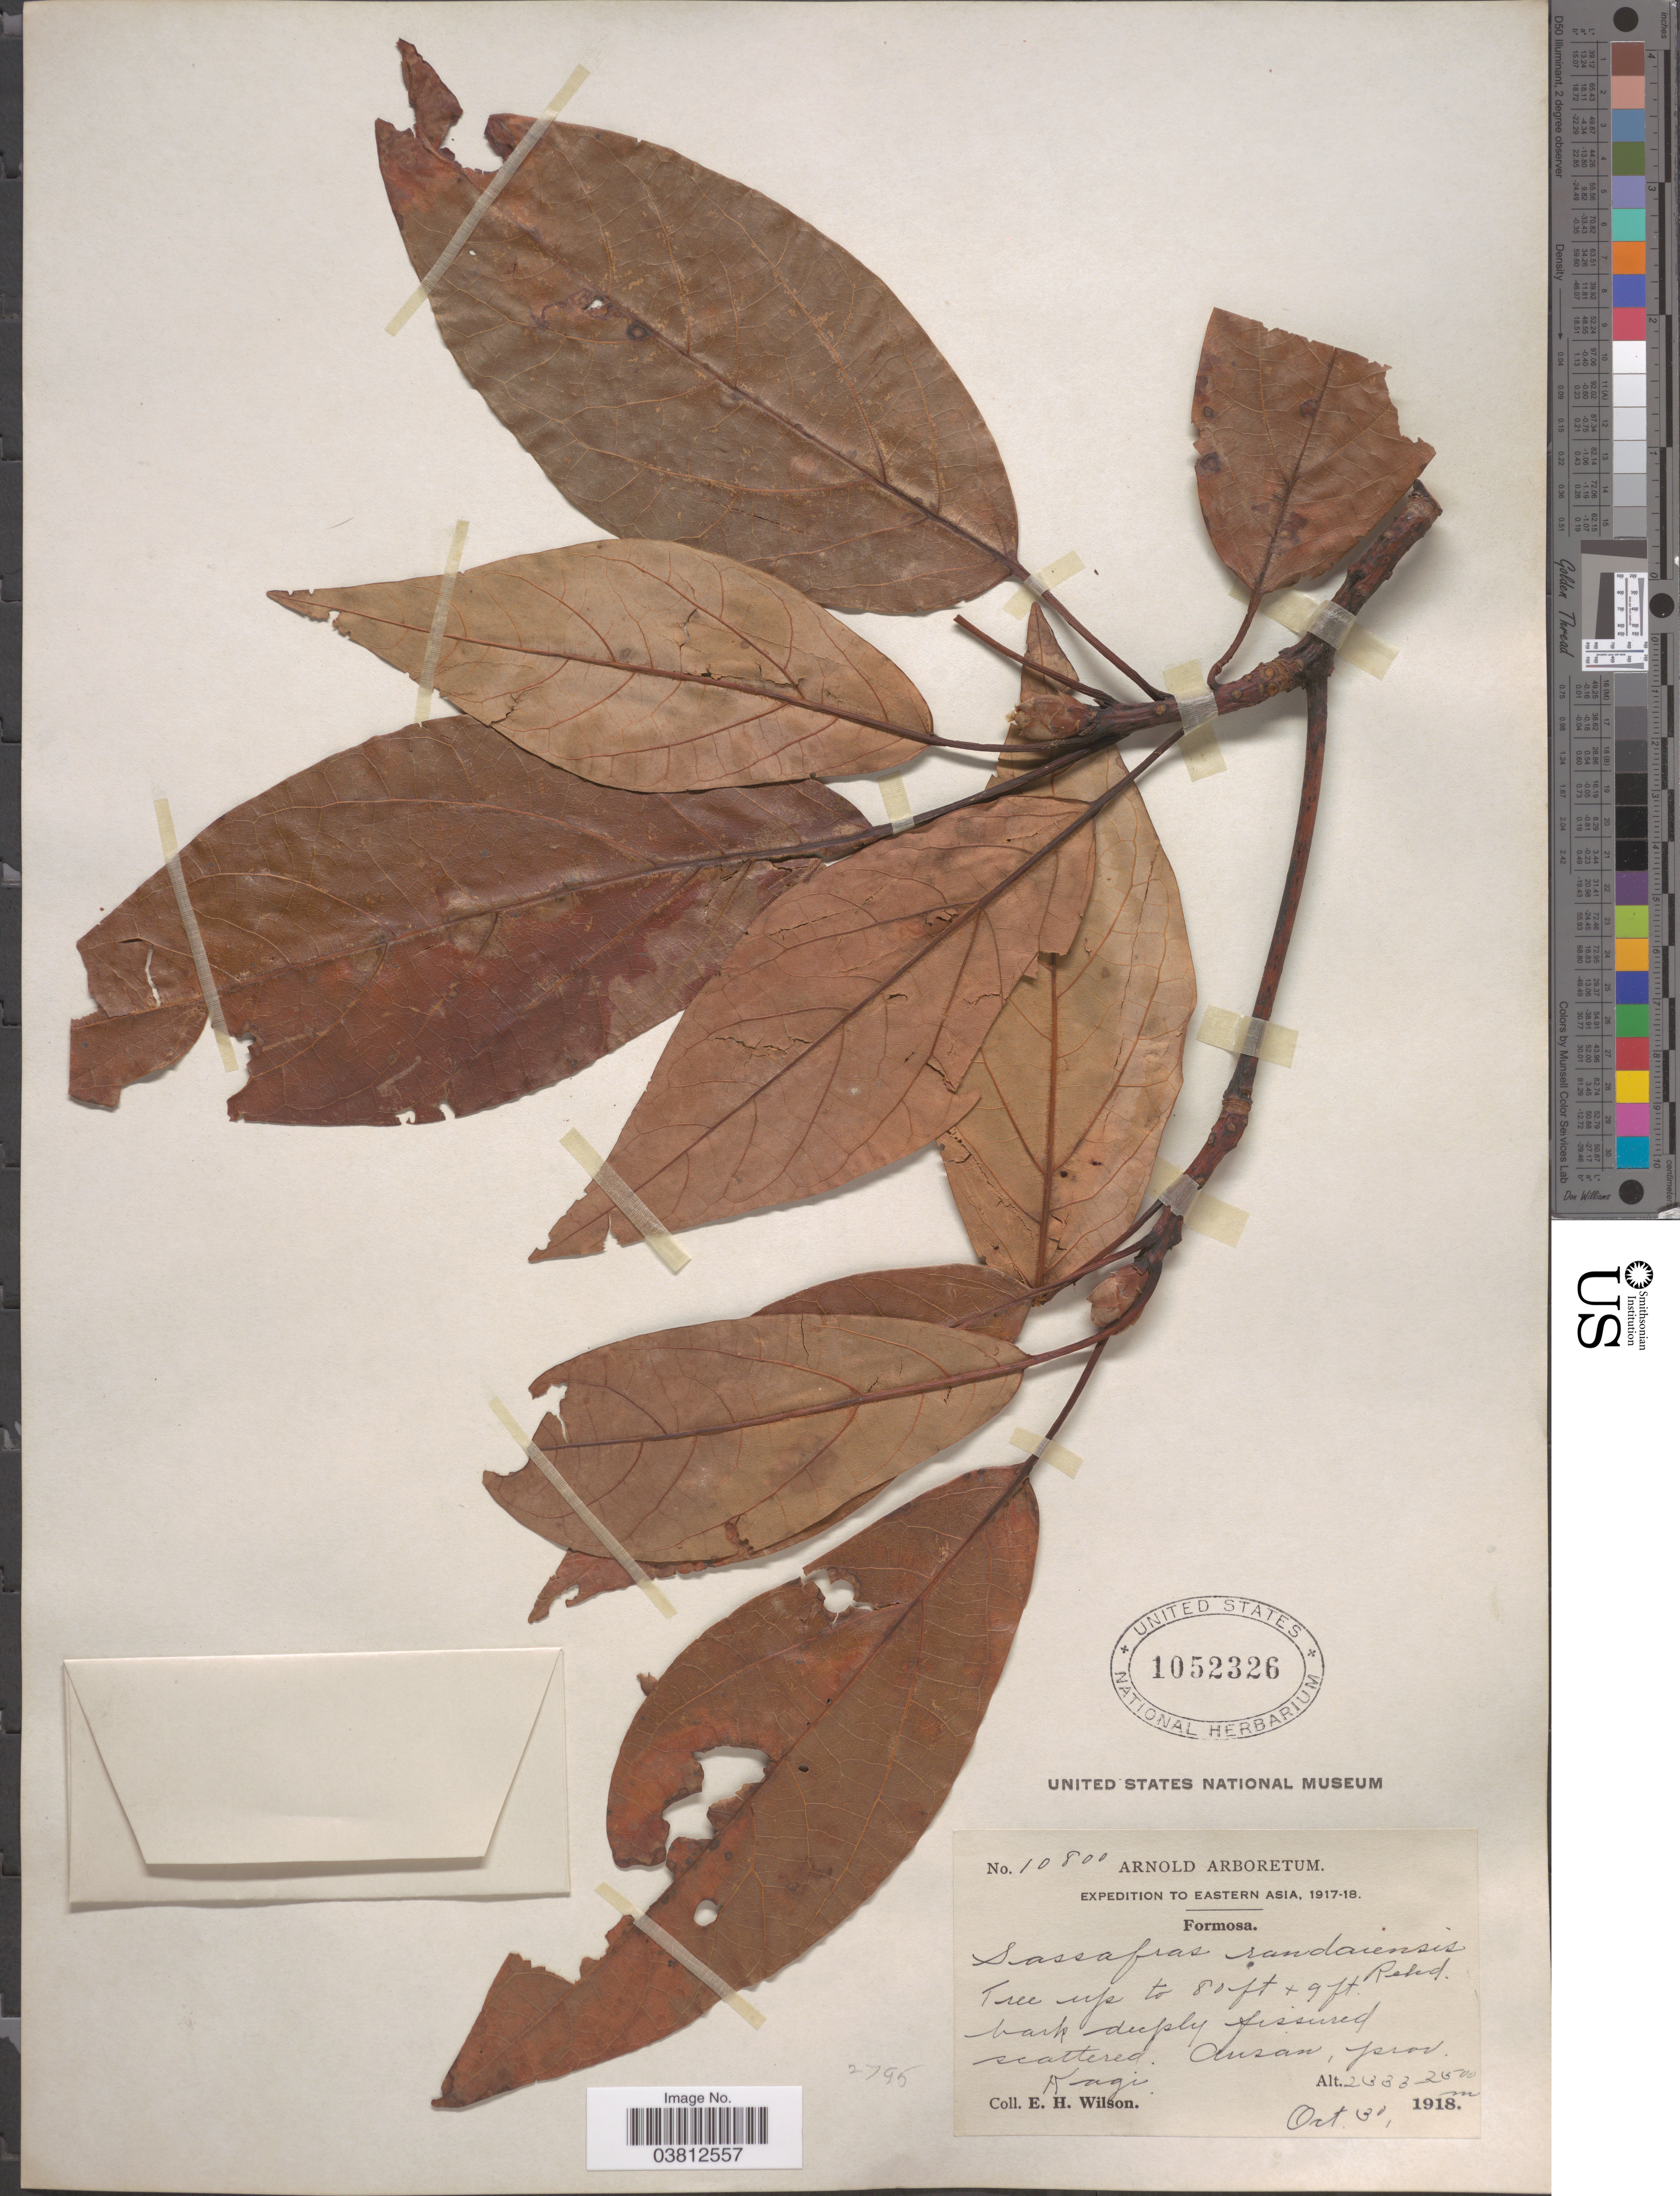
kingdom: Plantae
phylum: Tracheophyta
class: Magnoliopsida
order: Laurales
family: Lauraceae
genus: Sassafras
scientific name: Sassafras randaiense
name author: Rehder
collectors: E. Wilson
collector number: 10800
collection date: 1918-10-30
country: Taiwan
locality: Eastern Asia. Formosa. Arisan Prov. Kagi.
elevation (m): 2333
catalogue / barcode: US 1052326